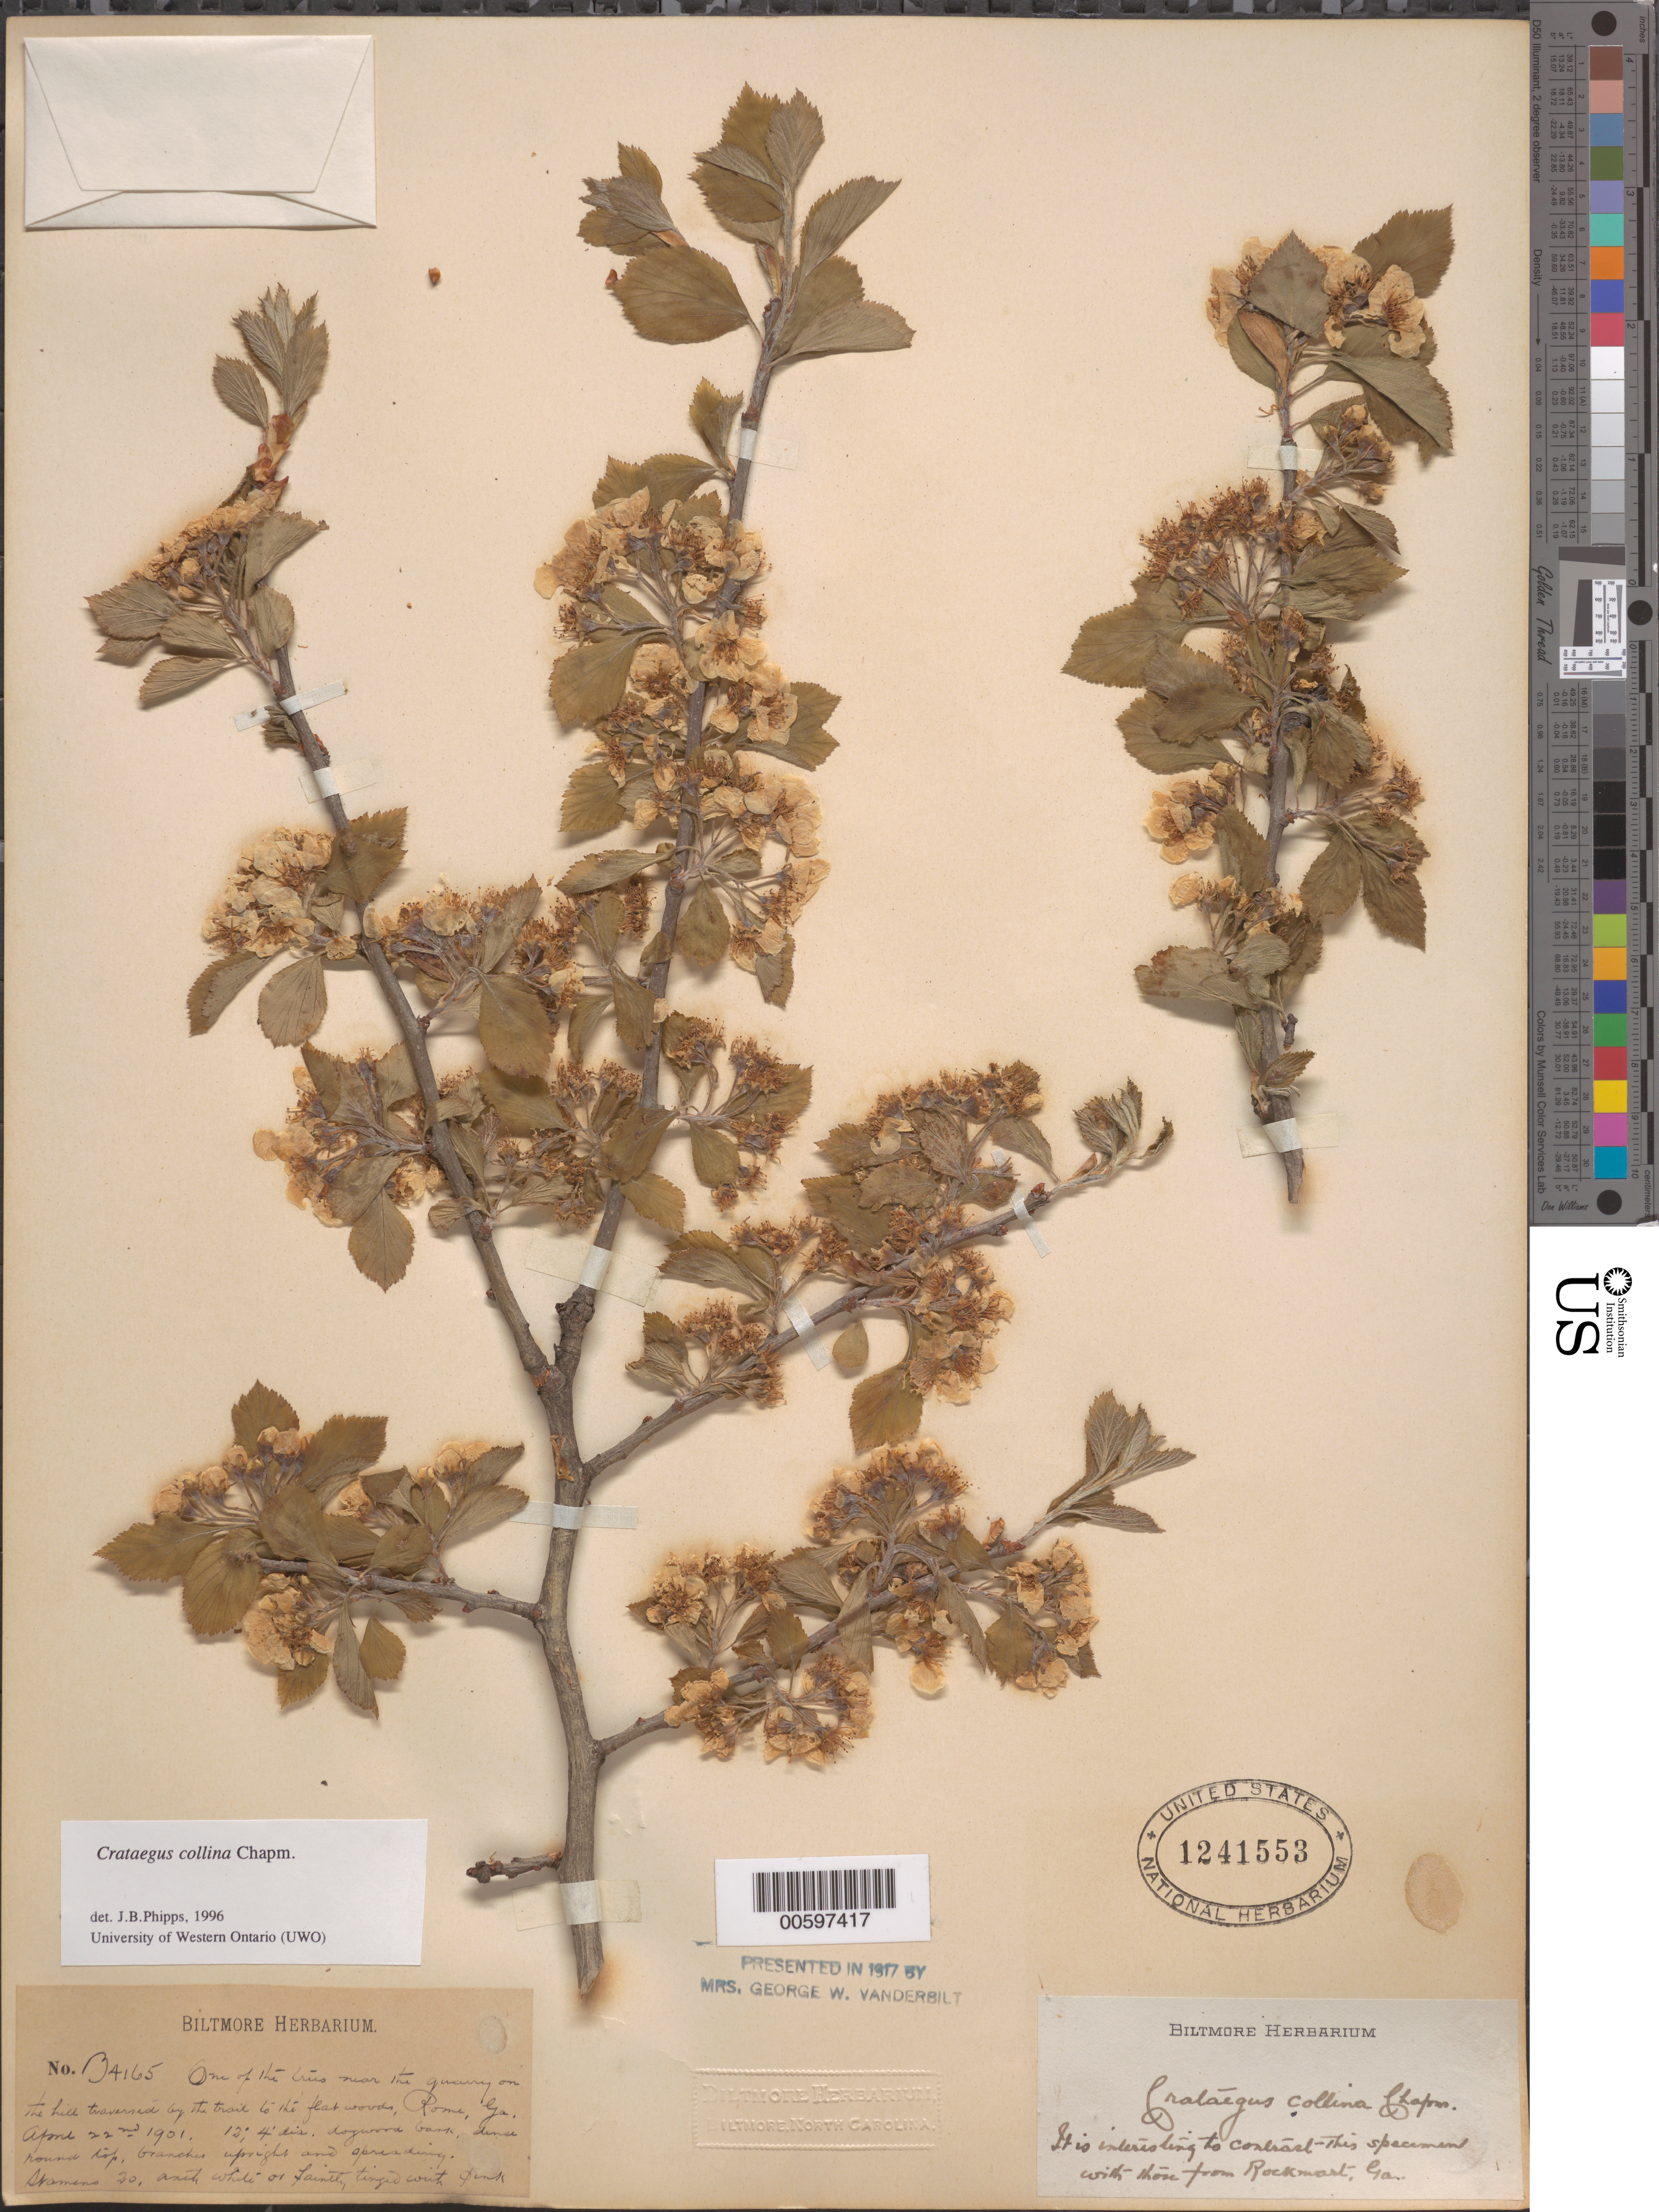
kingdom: Plantae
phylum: Tracheophyta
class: Magnoliopsida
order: Rosales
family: Rosaceae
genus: Crataegus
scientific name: Crataegus collina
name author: Chapm.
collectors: ex herb. Biltmore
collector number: B4165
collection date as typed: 22 Apr 1901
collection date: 1901-04-22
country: United States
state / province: Georgia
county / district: Floyd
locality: Near the quarry on the hill traversed by the trail to the flat woods, Rome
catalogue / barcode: US 1241553